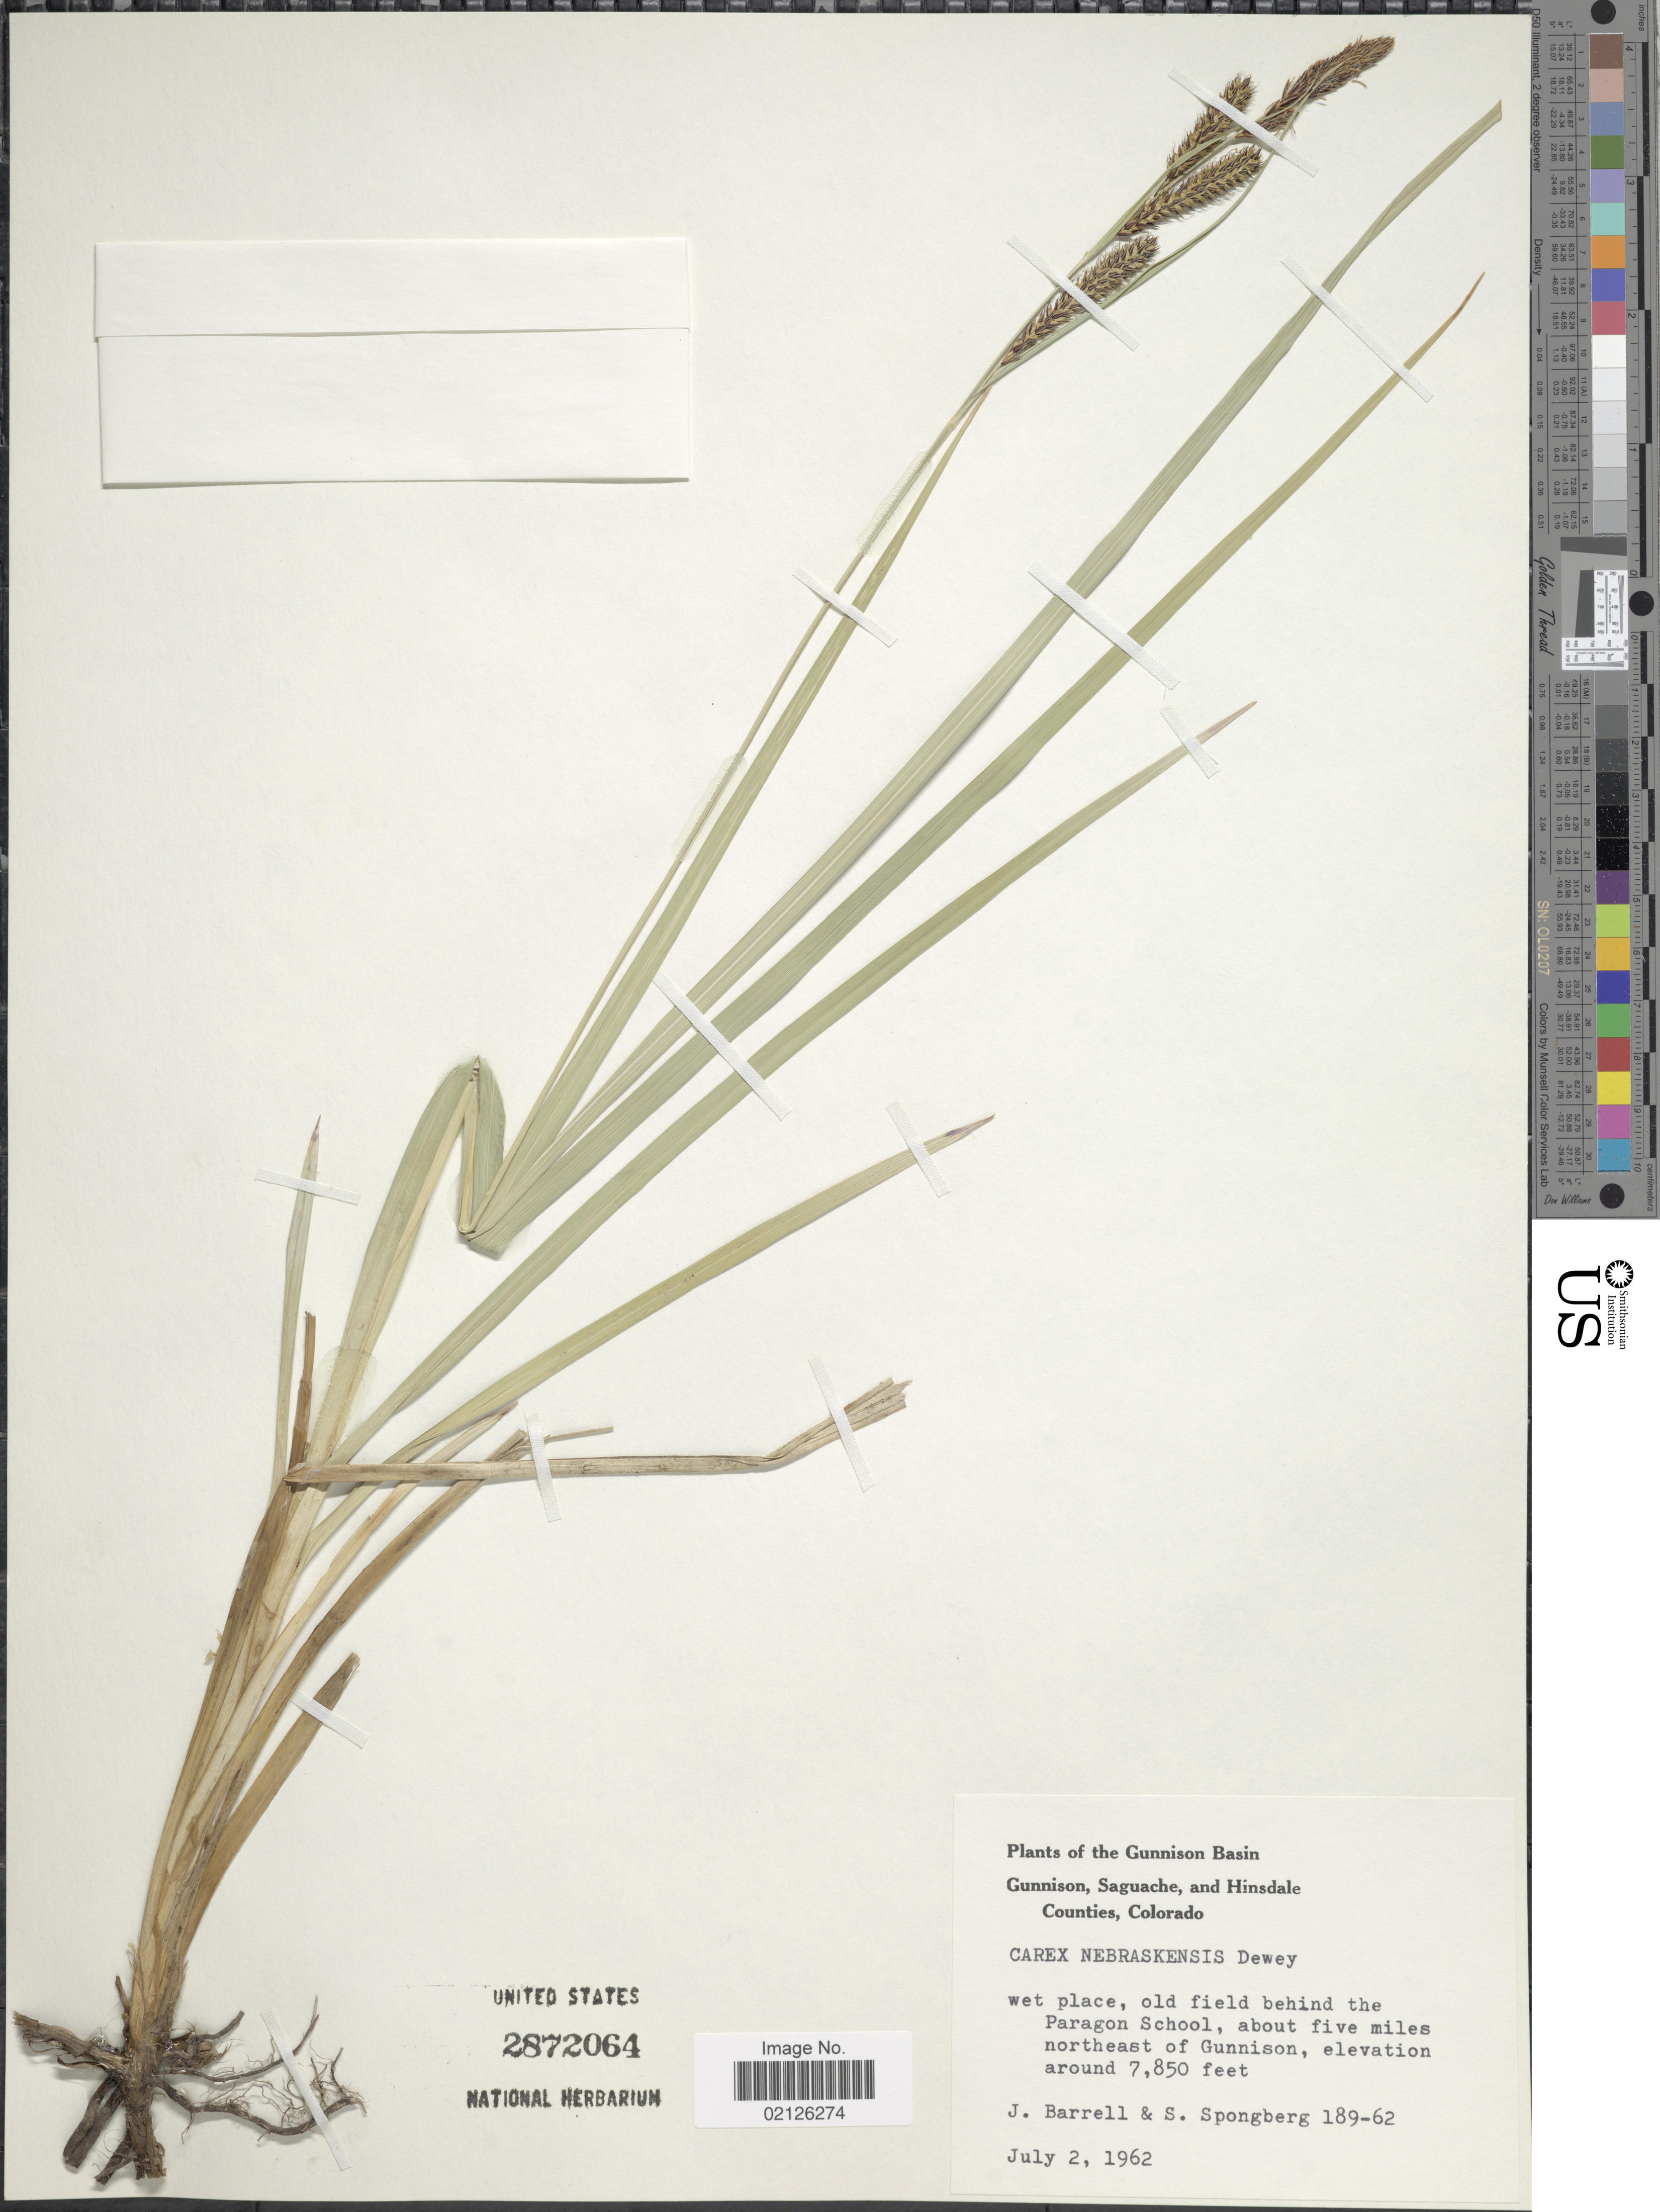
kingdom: Plantae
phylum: Tracheophyta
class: Liliopsida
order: Poales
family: Cyperaceae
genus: Carex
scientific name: Carex nebrascensis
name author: Dewey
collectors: J. Barrell & S. A.Spongberg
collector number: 189-62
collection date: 1962-07-02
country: United States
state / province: Colorado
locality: The Gunnison Basin Gunnison, Saguache, and Hinsdale Counties, wet place, old field behind the Paragon School, about five miles northeast of Gunnison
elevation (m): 2393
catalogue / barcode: US 2872064